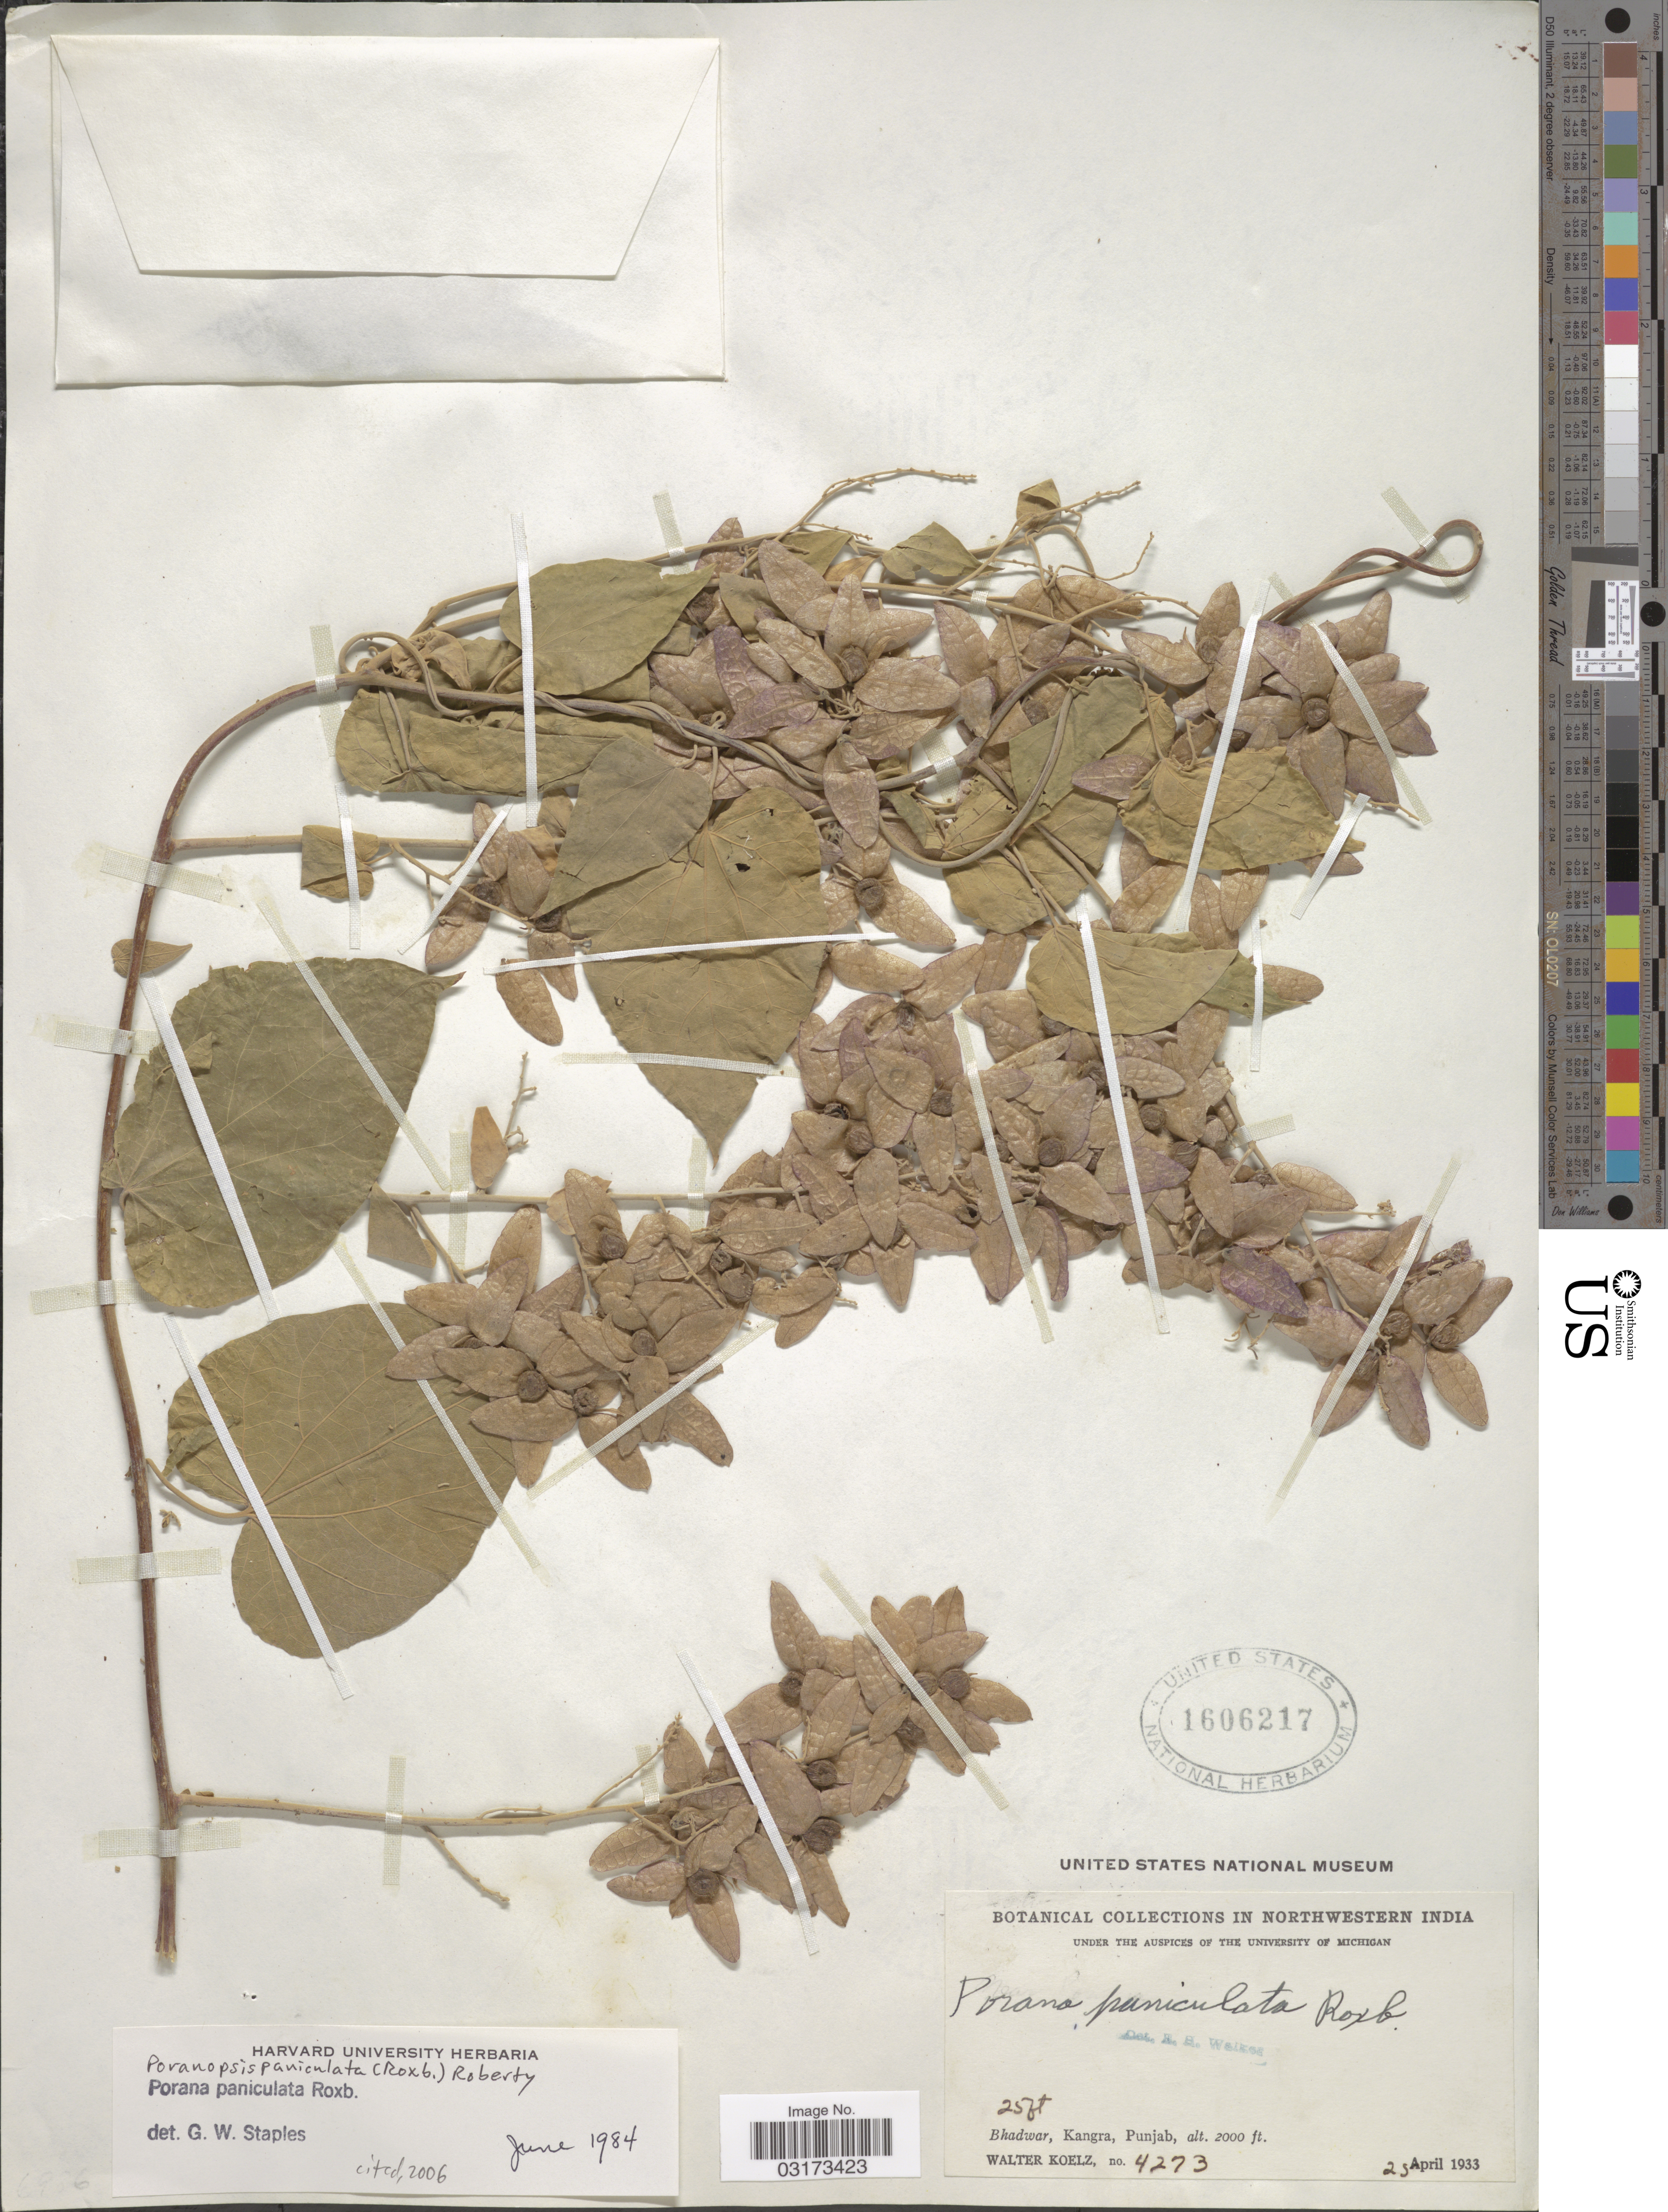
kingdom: Plantae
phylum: Tracheophyta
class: Magnoliopsida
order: Solanales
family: Convolvulaceae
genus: Poranopsis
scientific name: Poranopsis paniculata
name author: (Roxb.) Roberty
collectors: W. N. Koelz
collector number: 4273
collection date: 1933-04-25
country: India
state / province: Punjab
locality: Northwestern India. Bhadwar, Kangra.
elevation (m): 610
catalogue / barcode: US 1606217